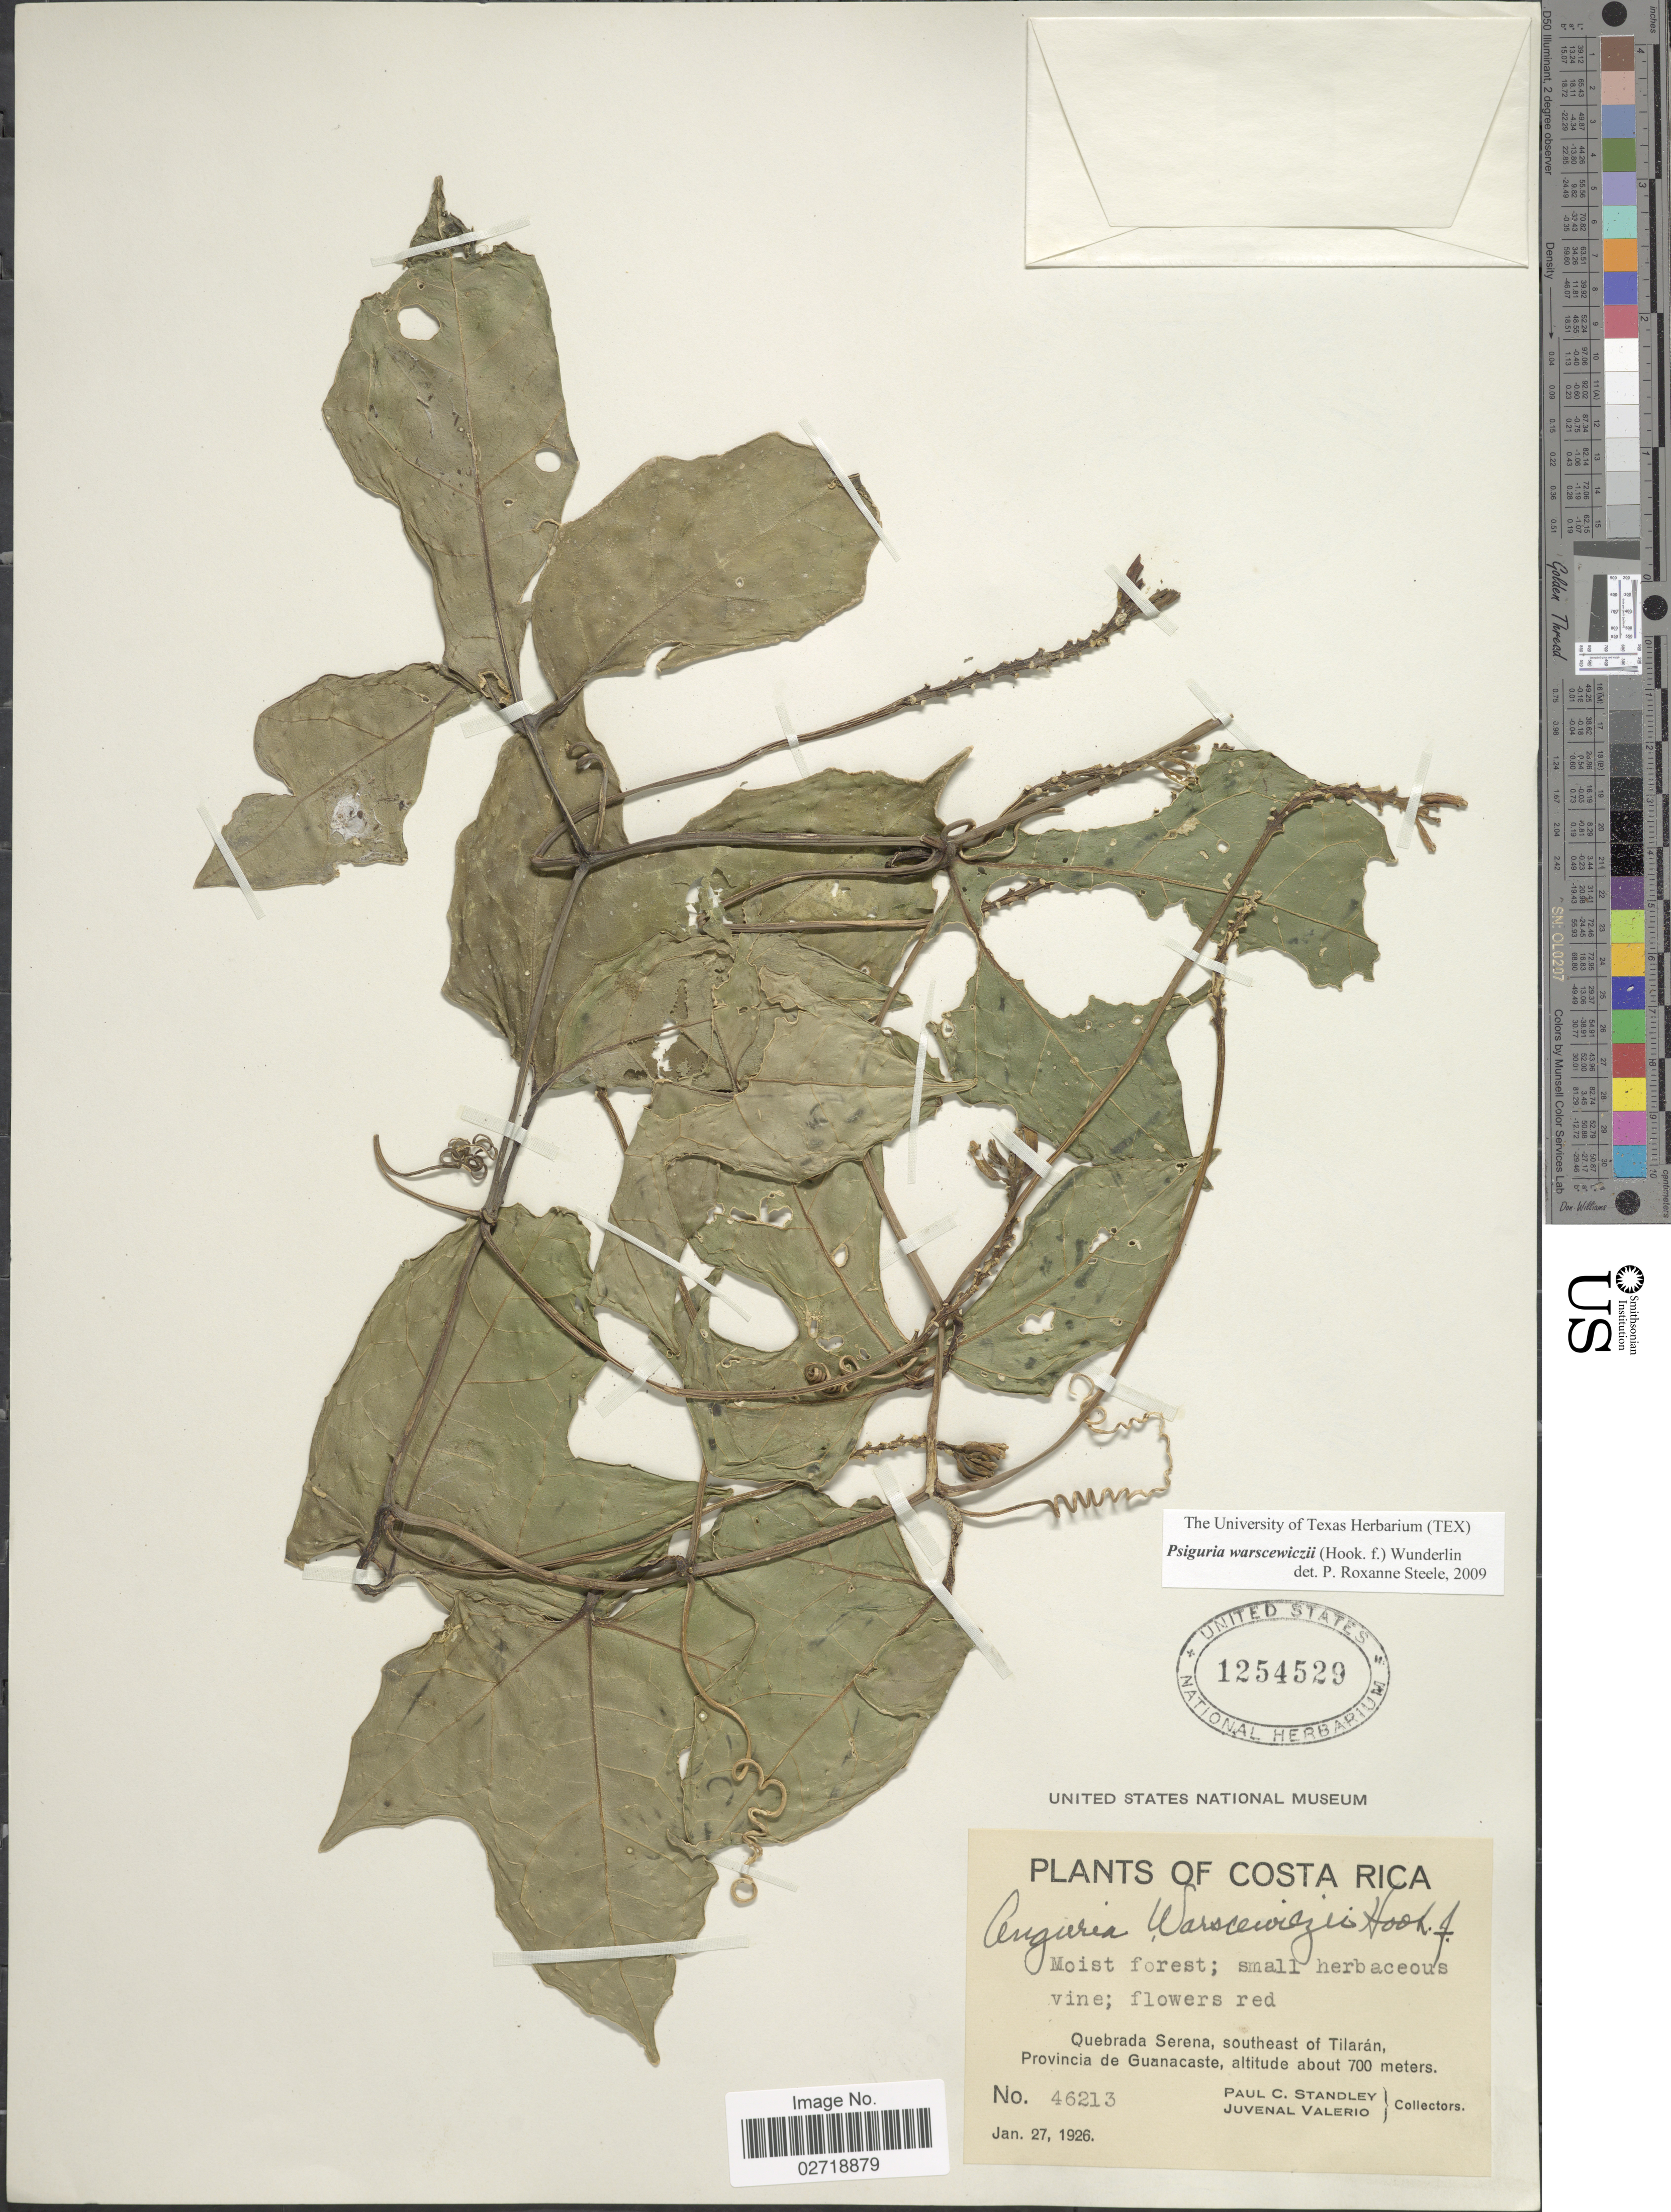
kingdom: Plantae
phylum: Tracheophyta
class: Magnoliopsida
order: Cucurbitales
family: Cucurbitaceae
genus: Psiguria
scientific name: Psiguria warscewiczii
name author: (Hook. f.) Wunderlin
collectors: P. C. Standley & J. Valerio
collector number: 46213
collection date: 1926-01-27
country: Costa Rica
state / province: Guanacaste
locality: Quebrada Serena, southeast of Tilaran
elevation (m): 700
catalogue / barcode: US 1254529